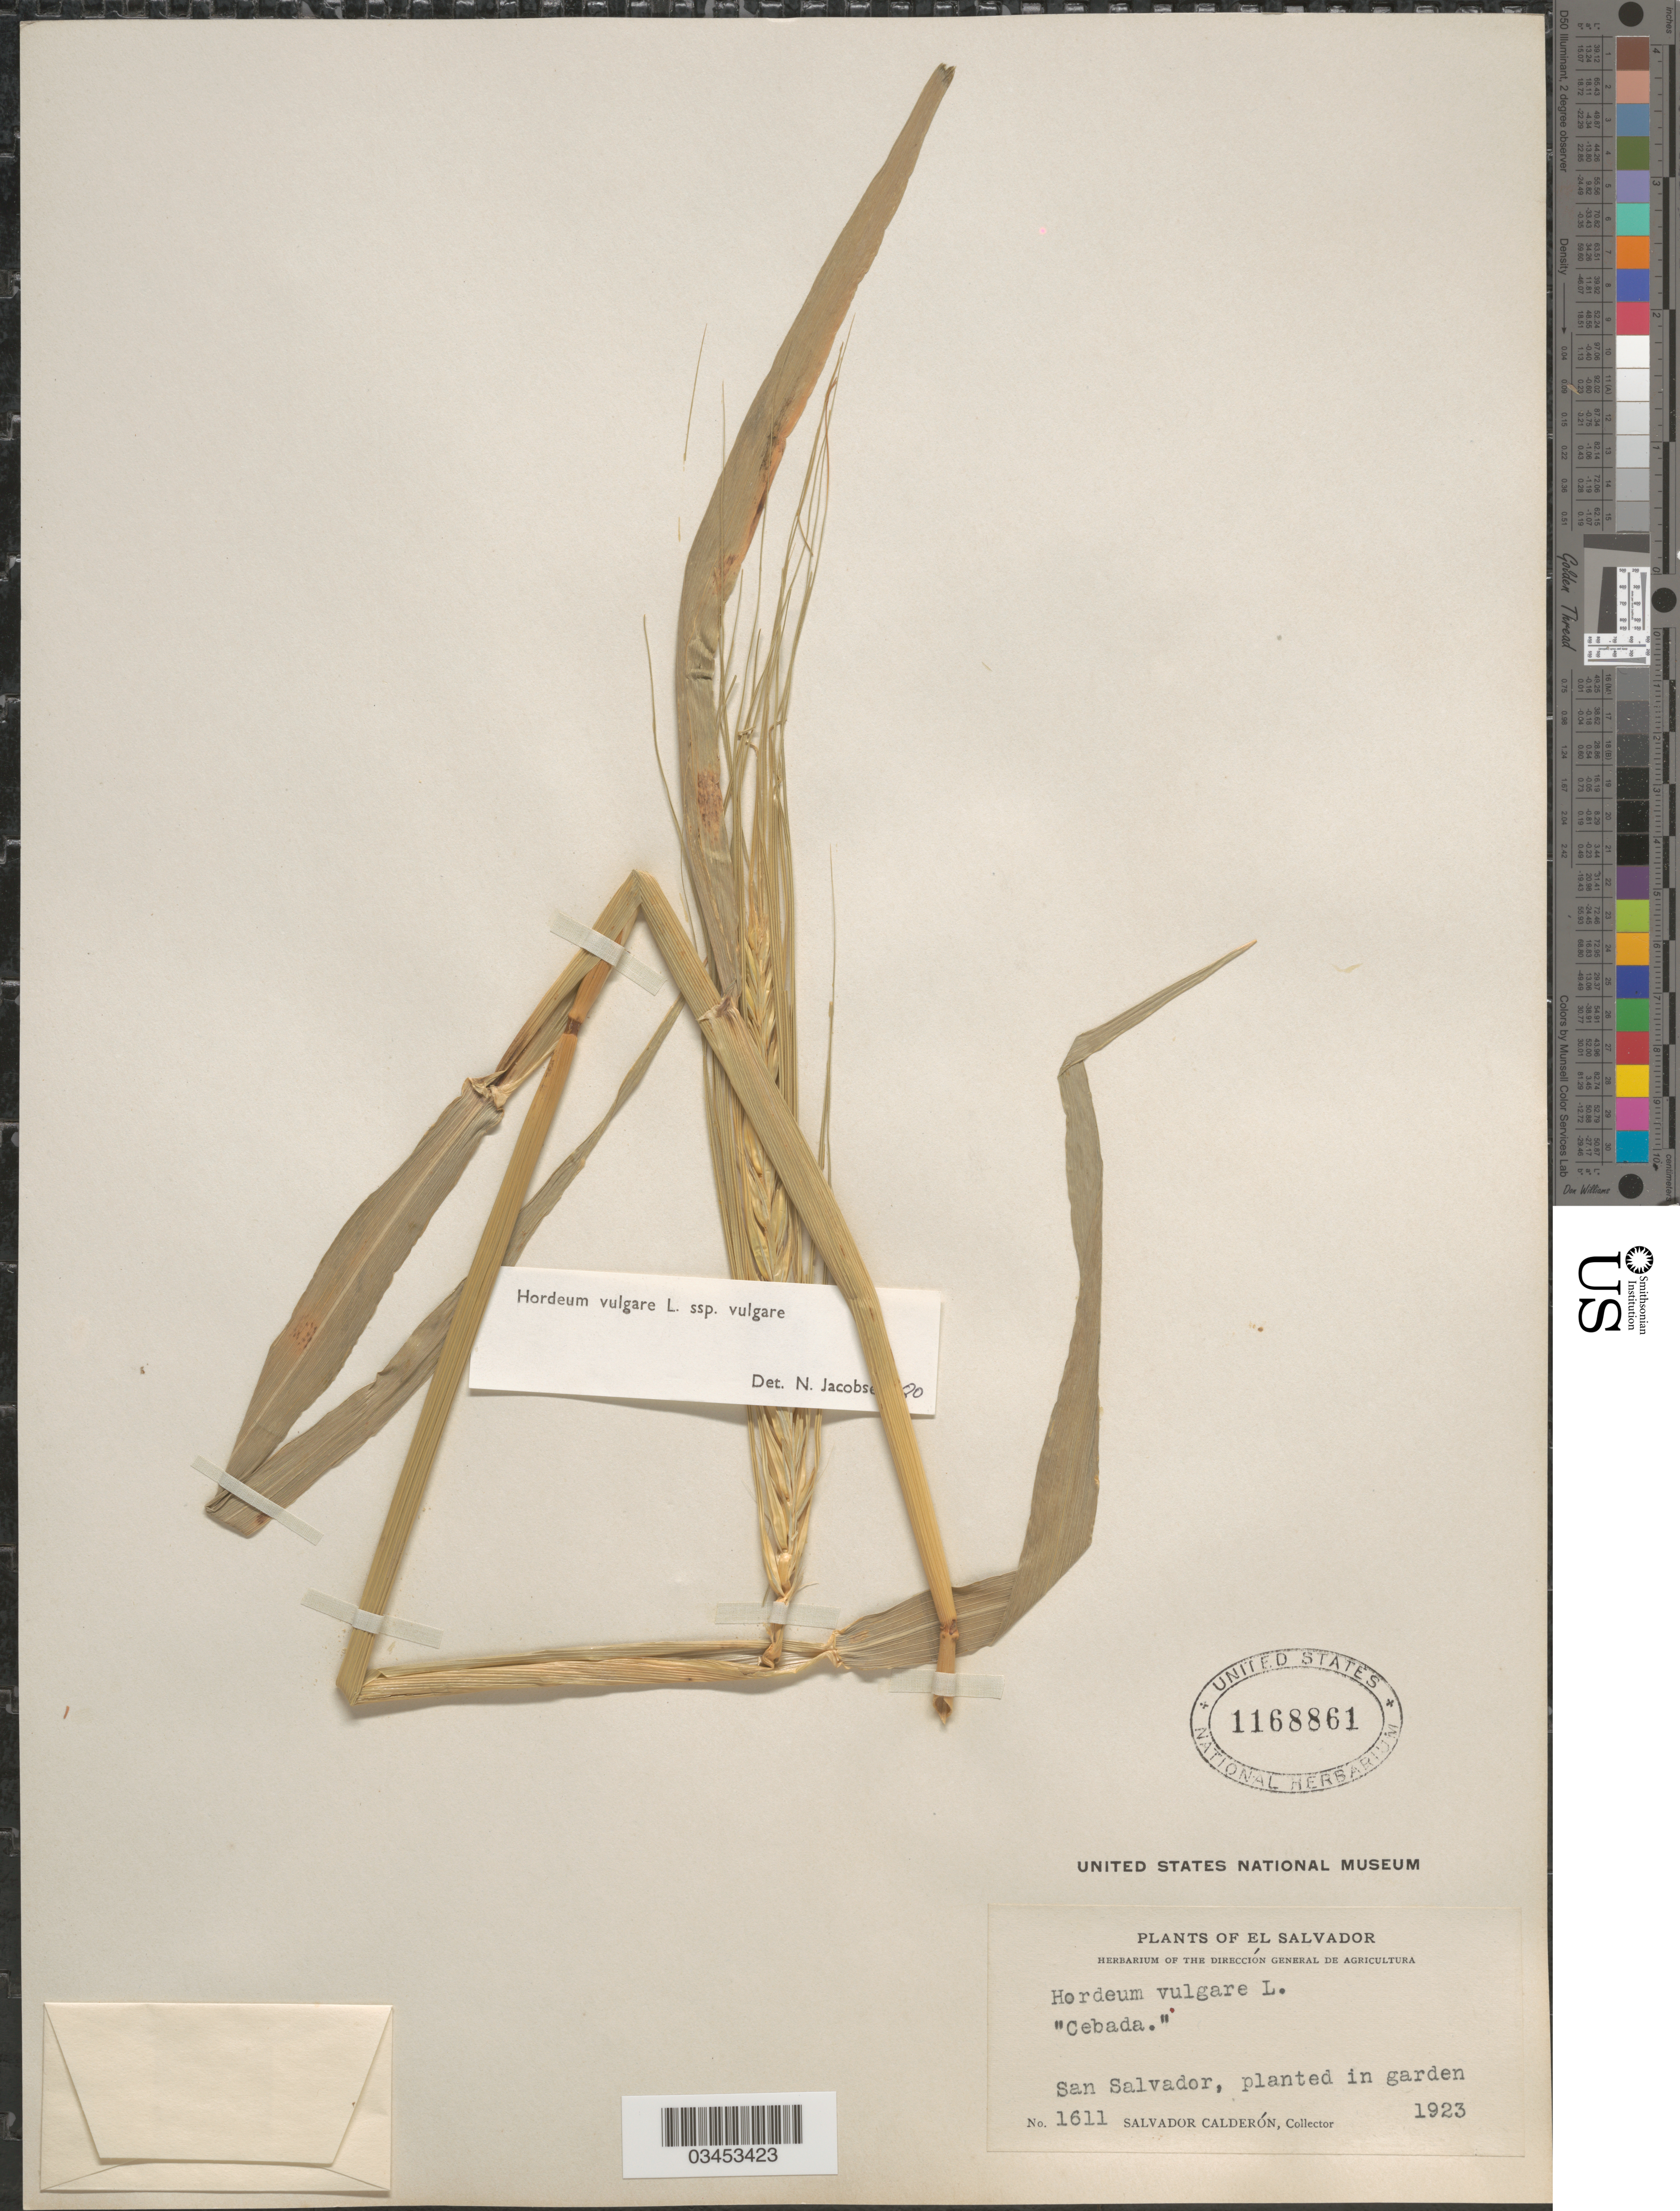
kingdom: Plantae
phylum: Tracheophyta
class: Liliopsida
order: Poales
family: Poaceae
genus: Hordeum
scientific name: Hordeum sp.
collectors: S. Calderón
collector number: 1611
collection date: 1923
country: El Salvador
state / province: San Salvador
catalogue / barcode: US 1168861